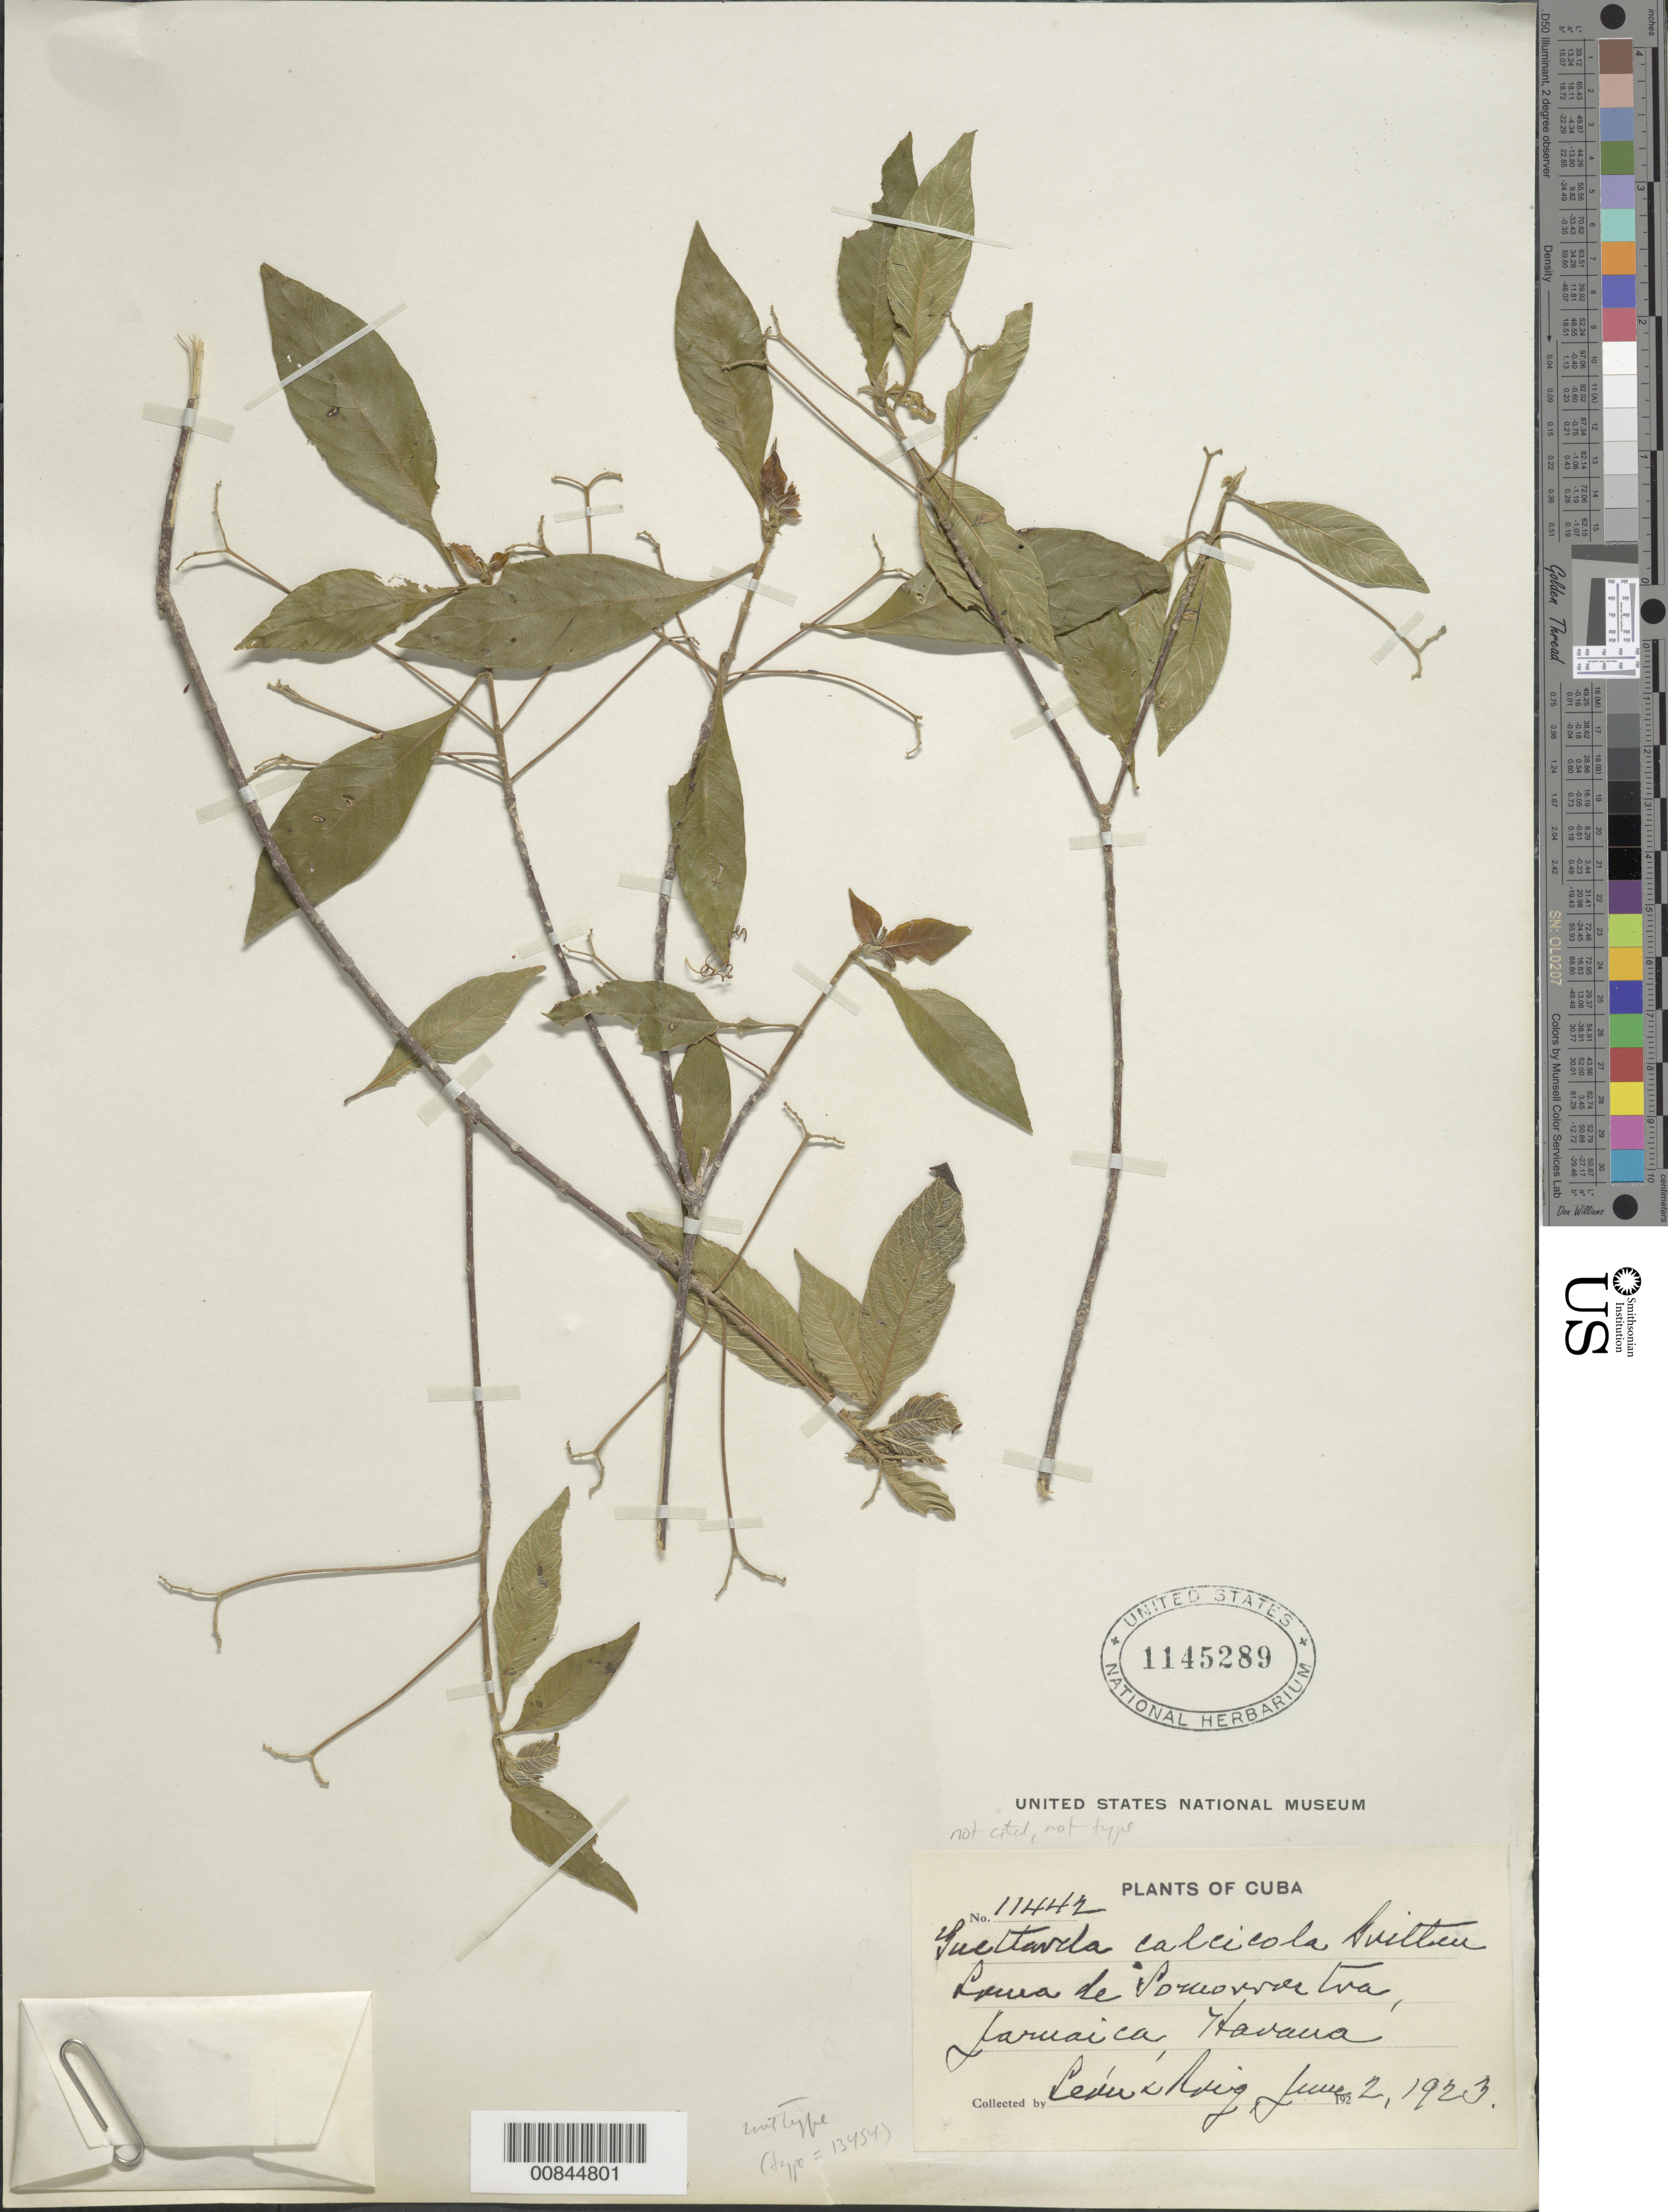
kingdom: Plantae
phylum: Tracheophyta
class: Magnoliopsida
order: Gentianales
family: Rubiaceae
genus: Guettarda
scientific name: Guettarda calcicola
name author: Britton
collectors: Bro. León & -. Avig (sp?)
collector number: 11442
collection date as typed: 02 Jun 1923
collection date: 1923-06-02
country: Cuba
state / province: La Habana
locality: Lo--a de Voueorrortra (sp?), Jamaica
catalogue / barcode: US 1145289